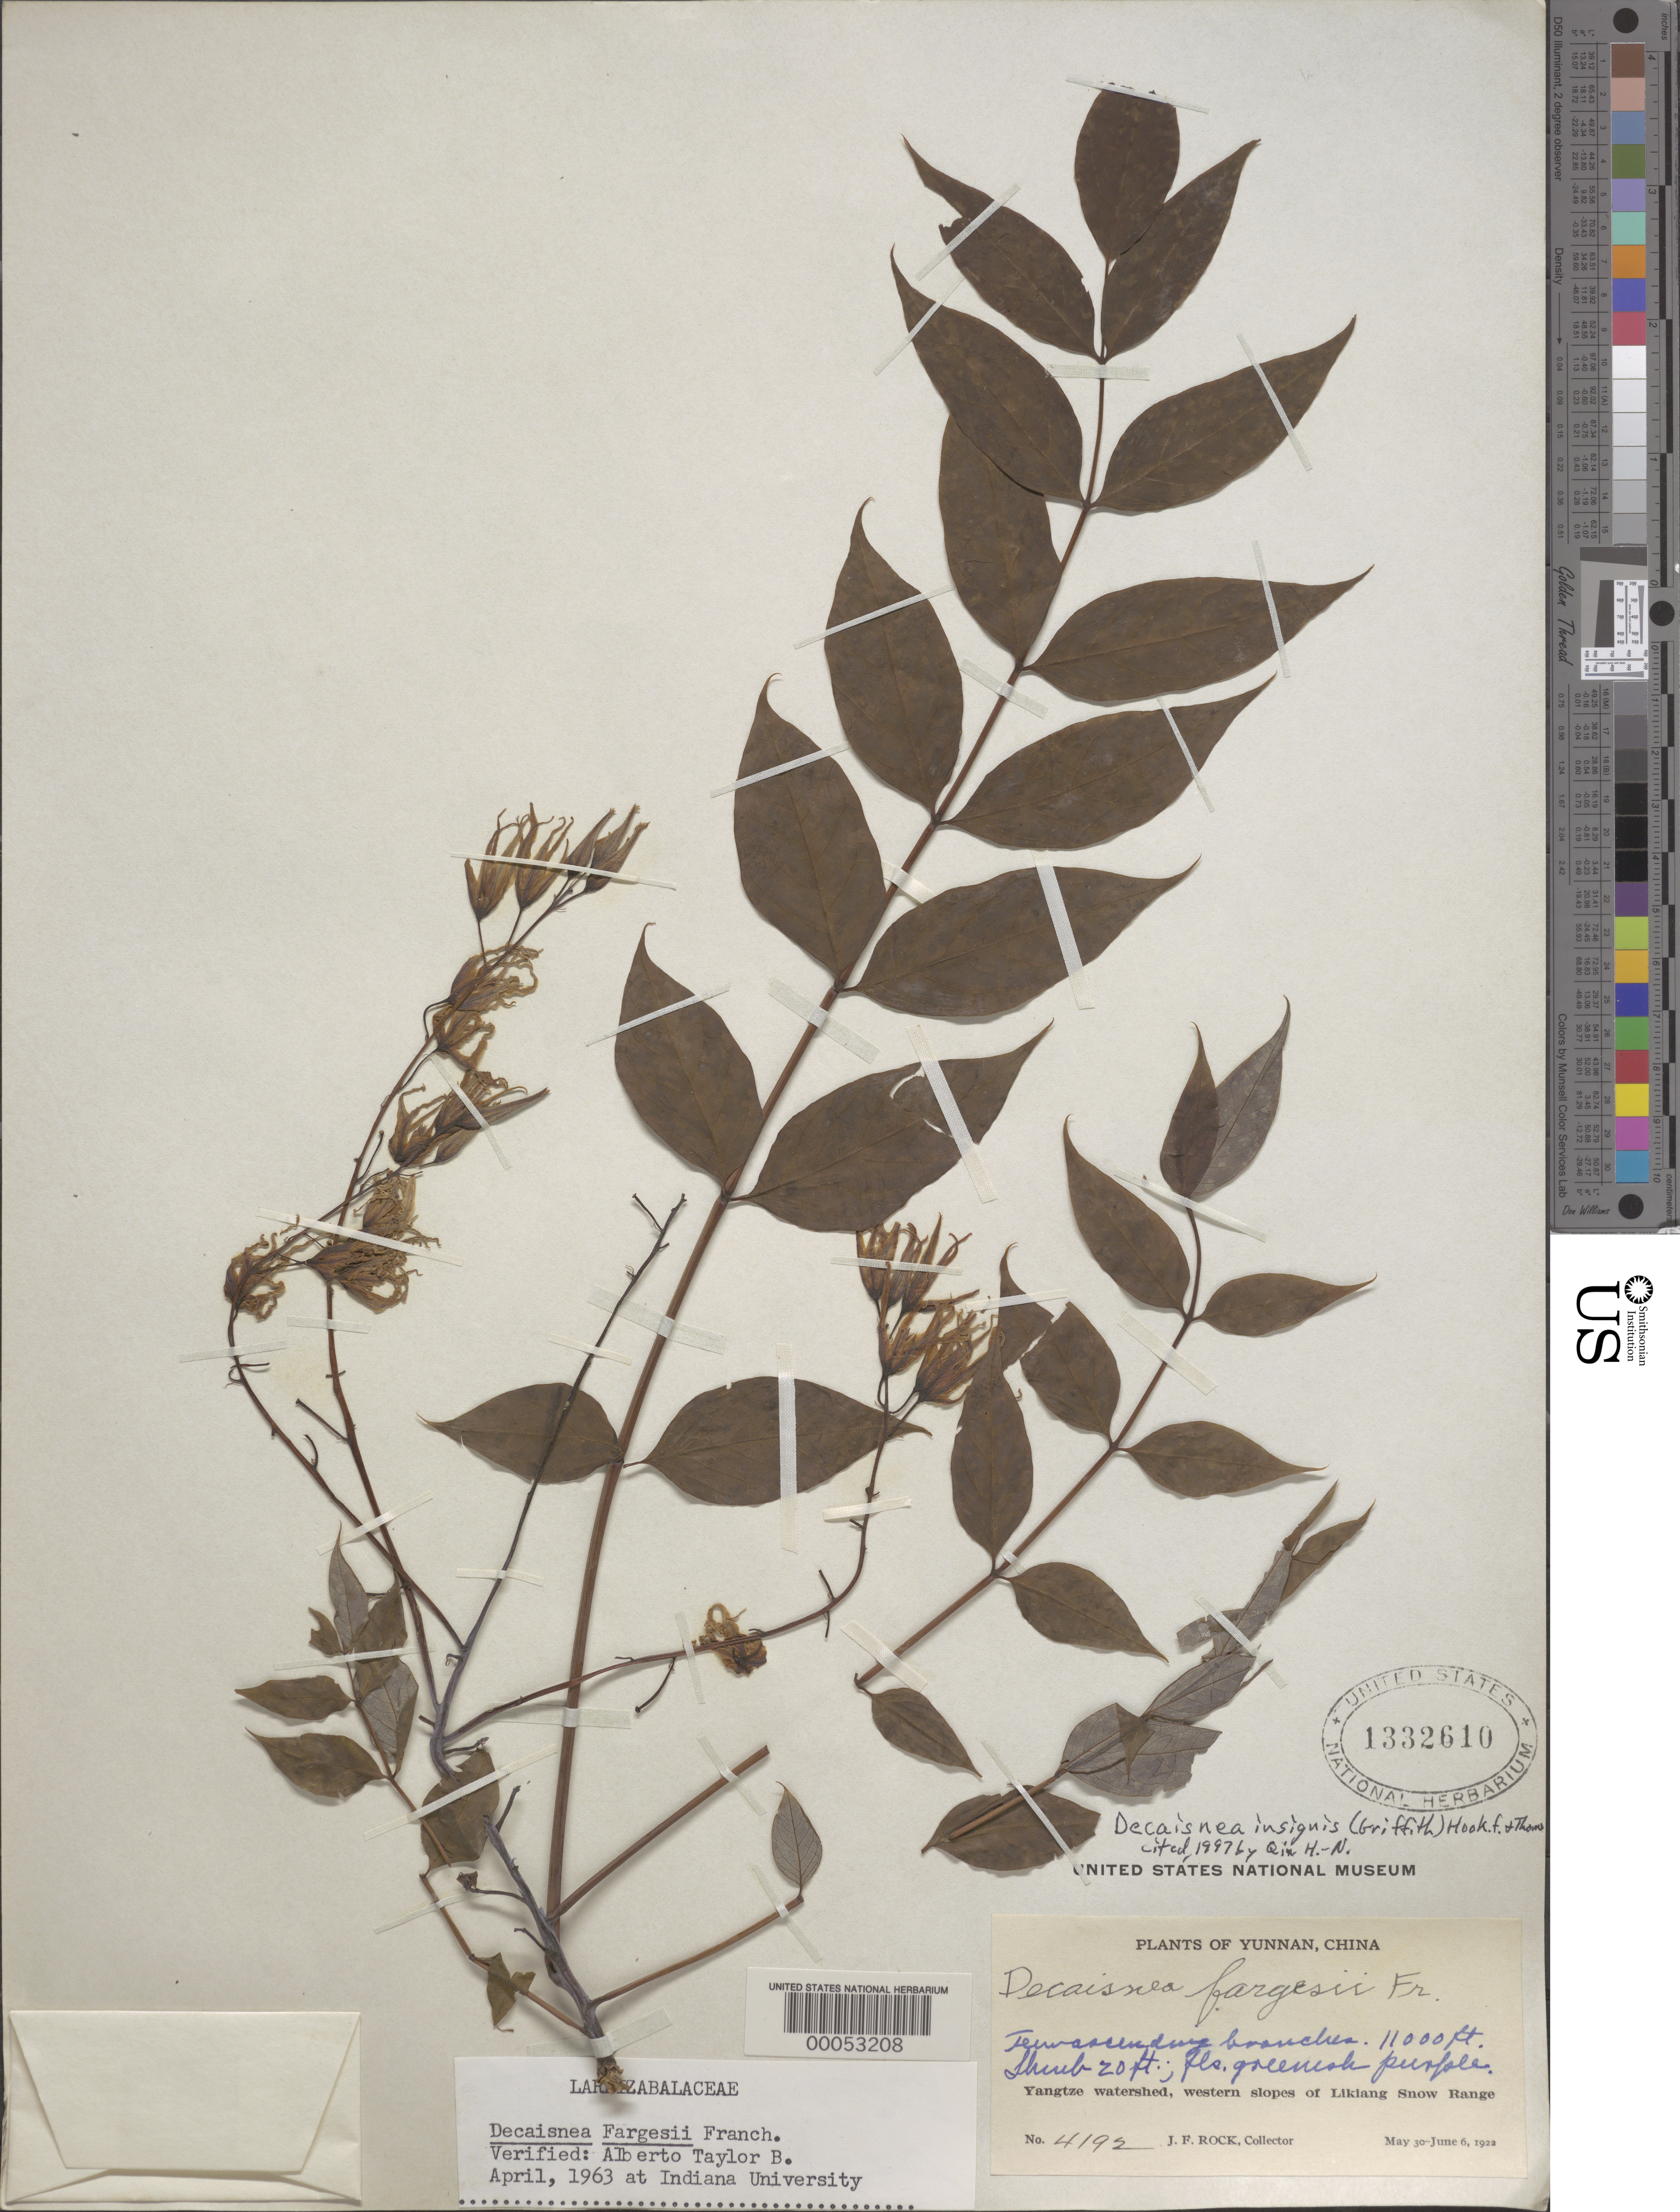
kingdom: Plantae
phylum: Tracheophyta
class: Magnoliopsida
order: Ranunculales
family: Lardizabalaceae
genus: Decaisnea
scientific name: Decaisnea insignis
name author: (Griff.) Hook. f. & Thomson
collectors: J. F. Rock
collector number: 4192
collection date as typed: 30 May 1922 to 06 Jun 1922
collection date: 1922-05-30/1922-06-06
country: China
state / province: Yunnan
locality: Yangtze watershed, western slopes Likiang snow range.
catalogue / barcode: US 1332610